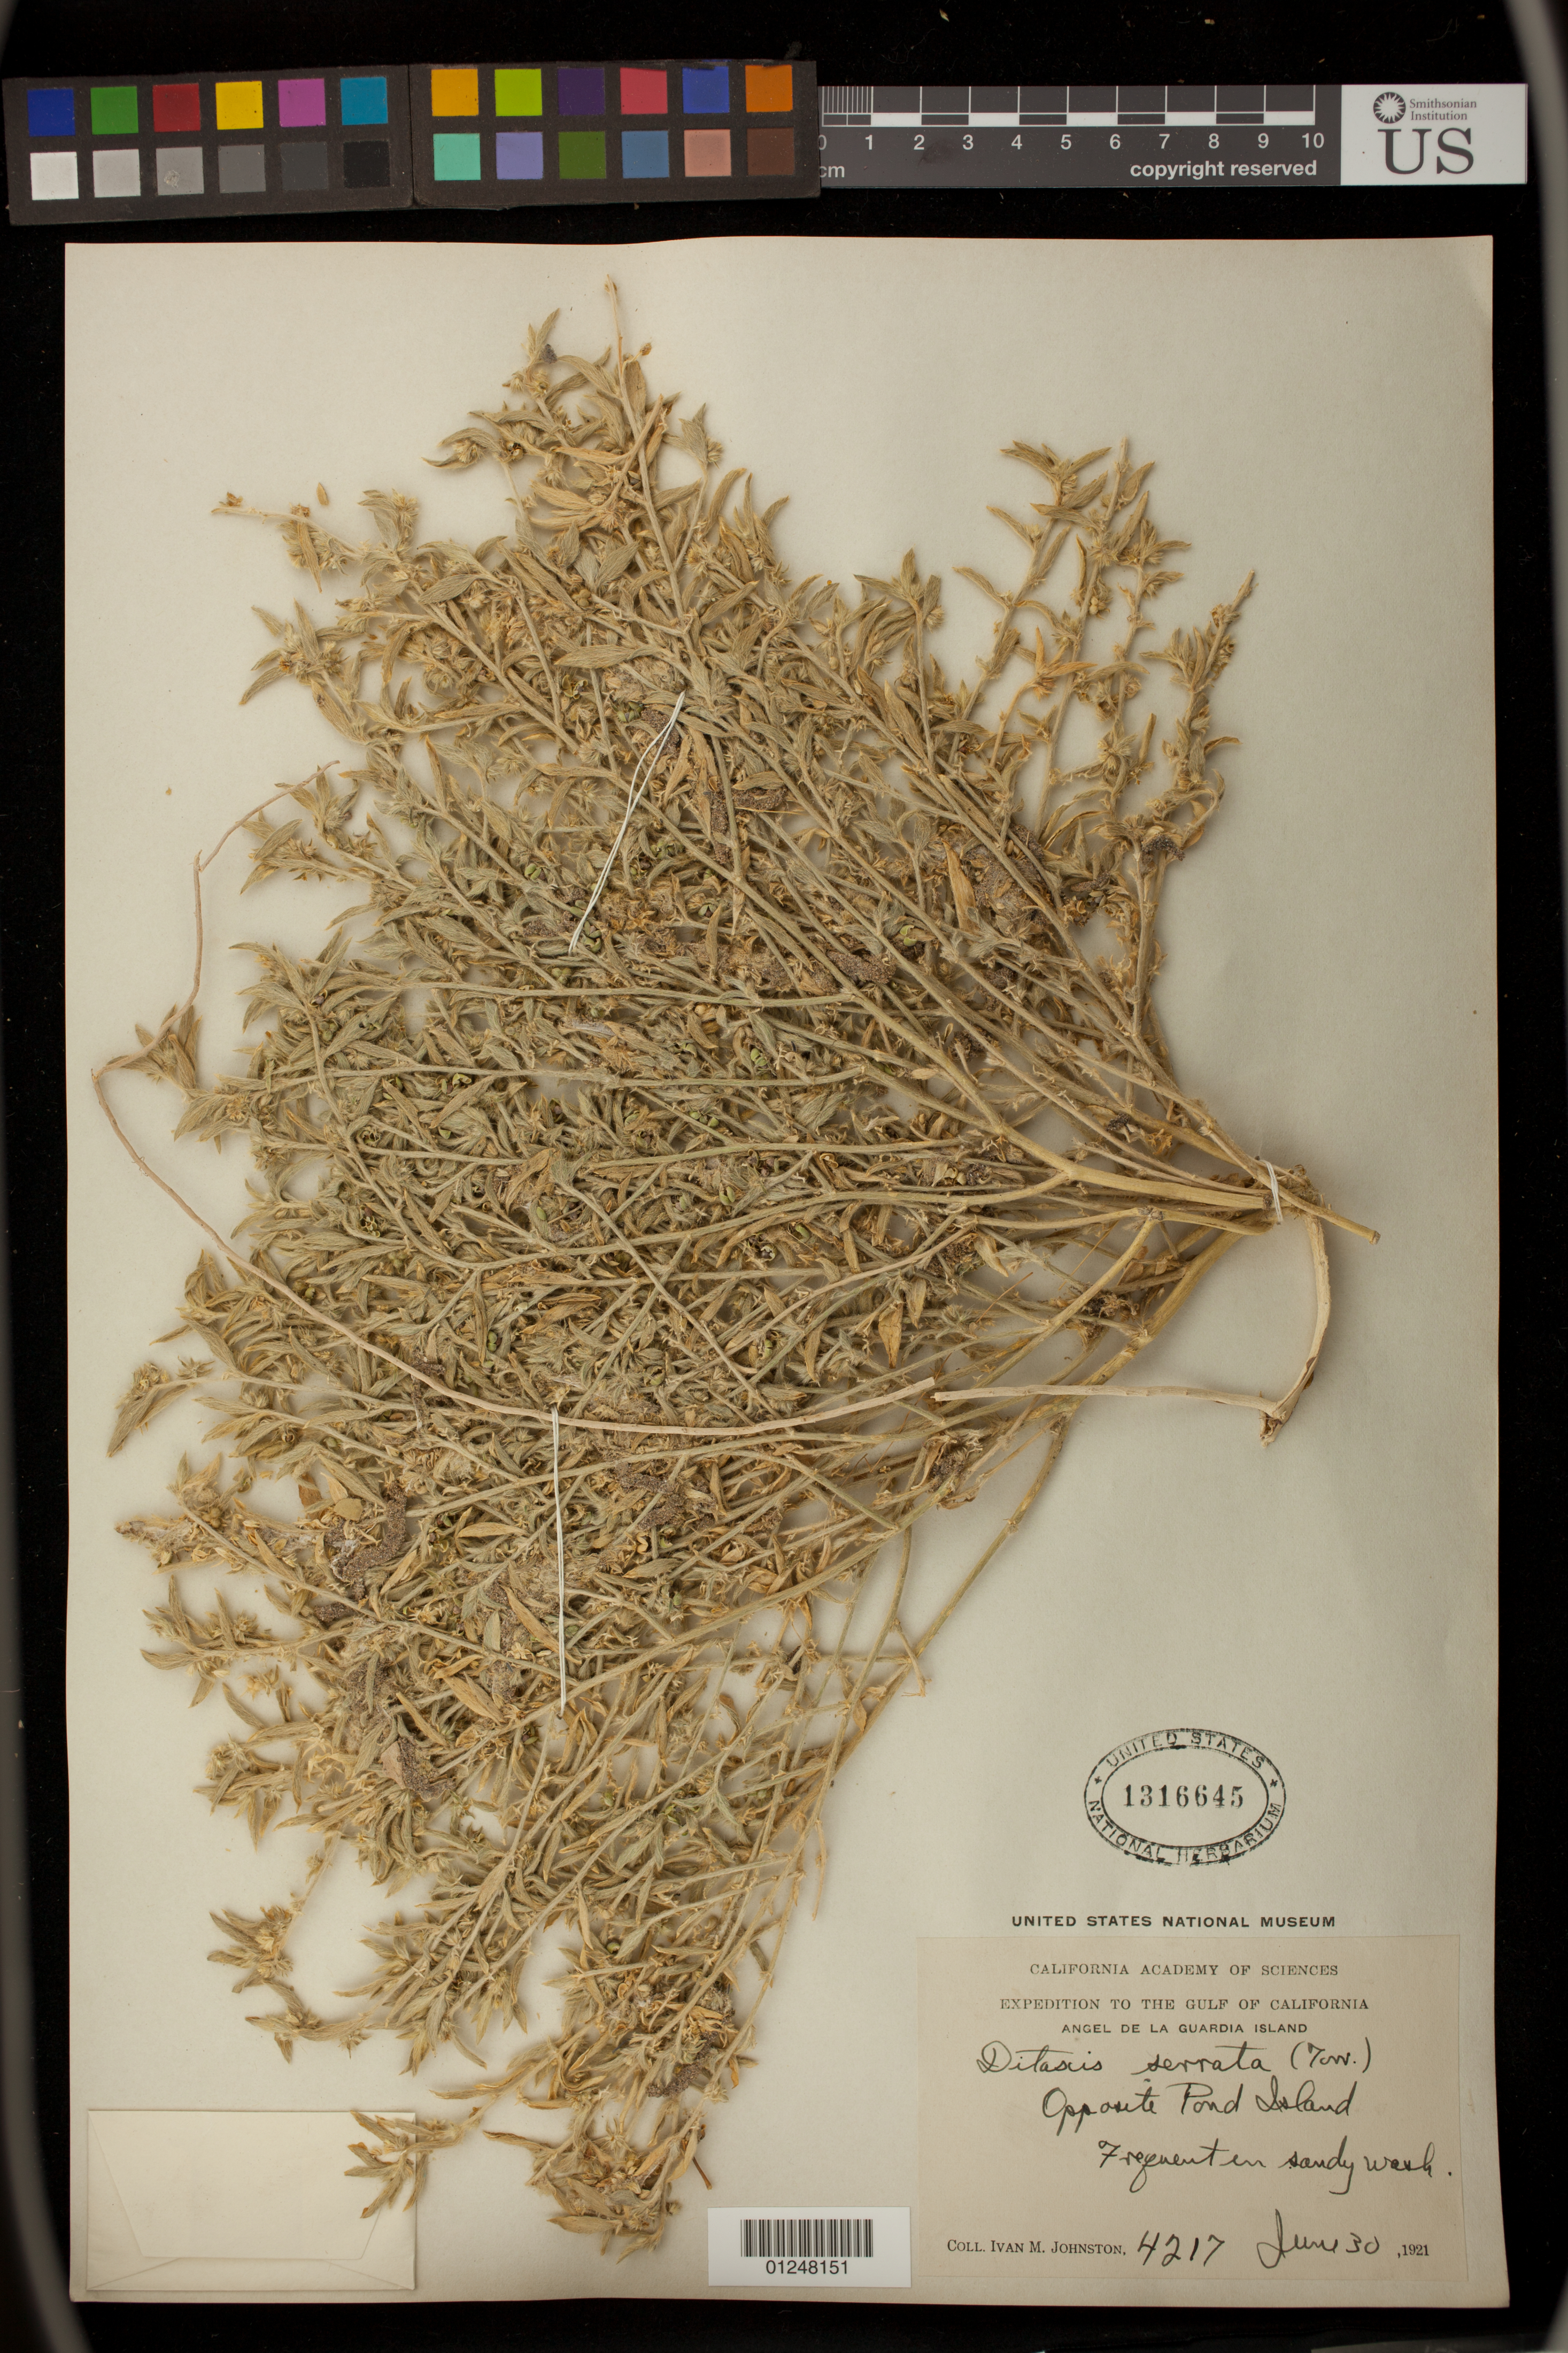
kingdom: Plantae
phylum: Tracheophyta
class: Magnoliopsida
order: Malpighiales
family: Euphorbiaceae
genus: Ditaxis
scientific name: Ditaxis serrata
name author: (Torr.) A. Heller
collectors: I.M. Johnston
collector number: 4217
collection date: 1921-06-30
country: Mexico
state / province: Baja California Norte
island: Angel de la Guarda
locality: Opposite Pond Island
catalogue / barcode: US 1316645